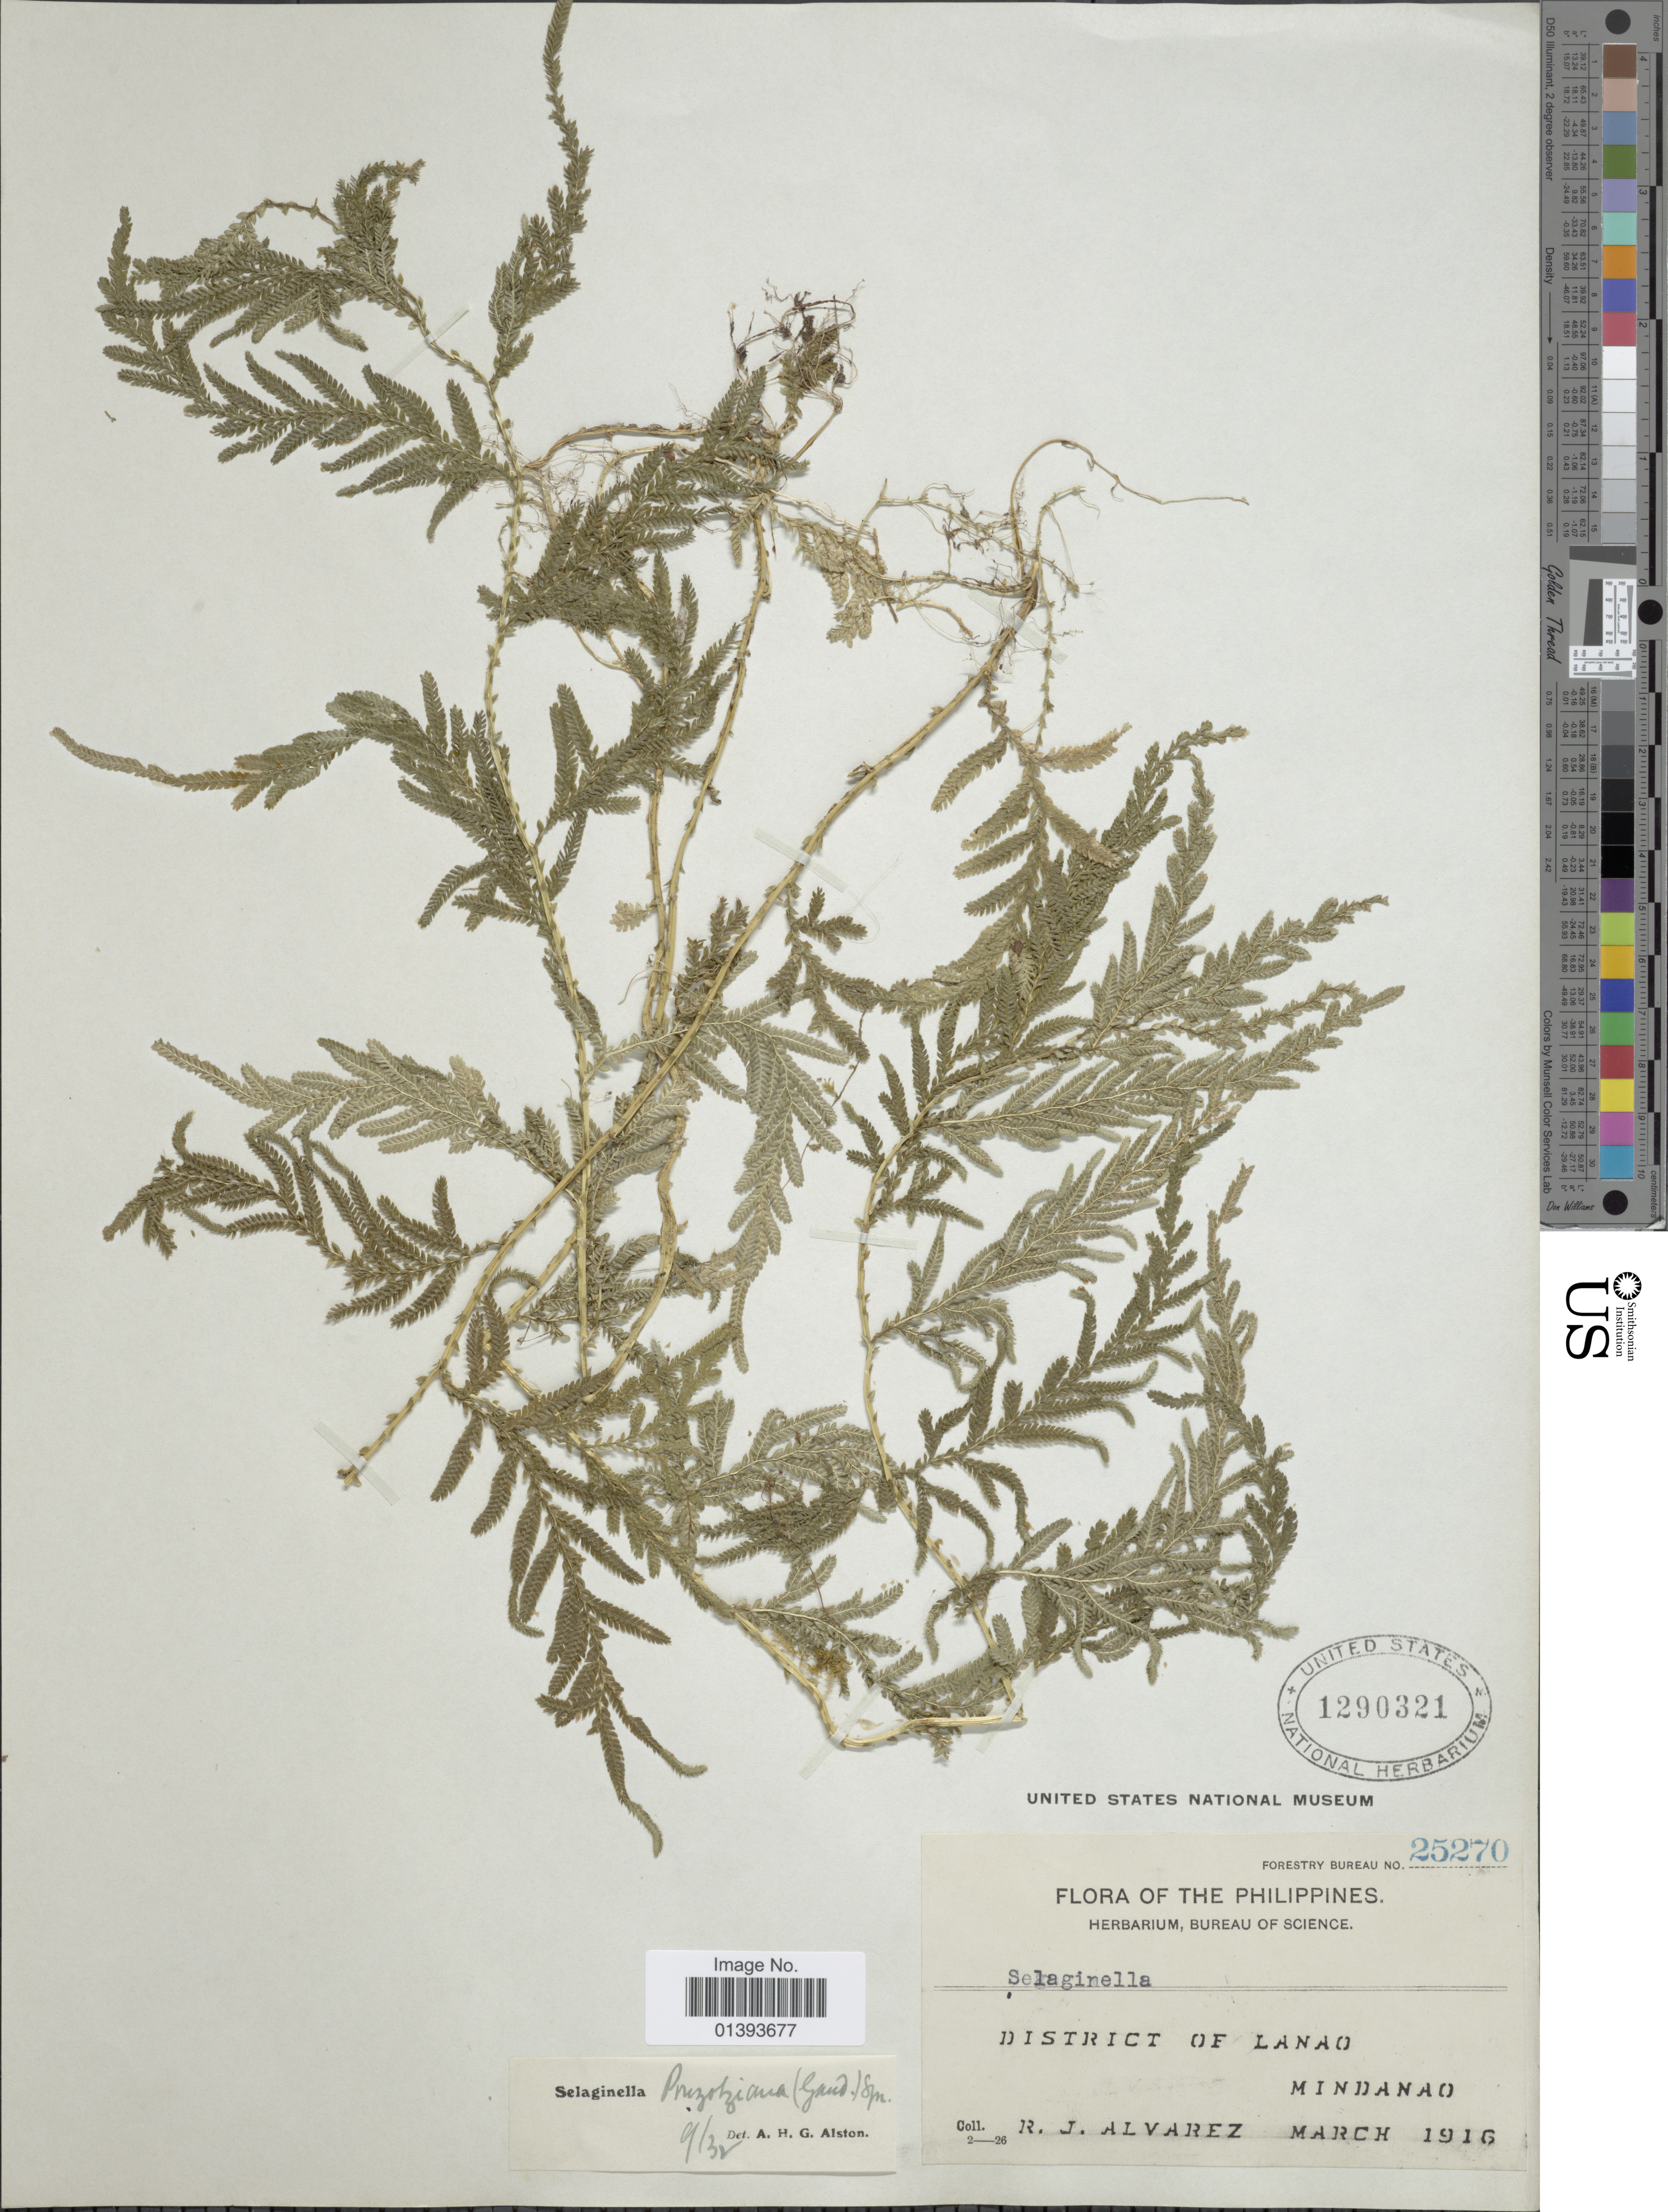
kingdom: Plantae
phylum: Tracheophyta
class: Lycopodiopsida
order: Selaginellales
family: Selaginellaceae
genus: Selaginella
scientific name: Selaginella delicatula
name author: (Desv.) Alston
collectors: R. Alvarez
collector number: Forestry Bureau 25270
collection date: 1916-03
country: Philippines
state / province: Northern Mindanao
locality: District of Lanao, Mindanao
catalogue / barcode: US 1290321